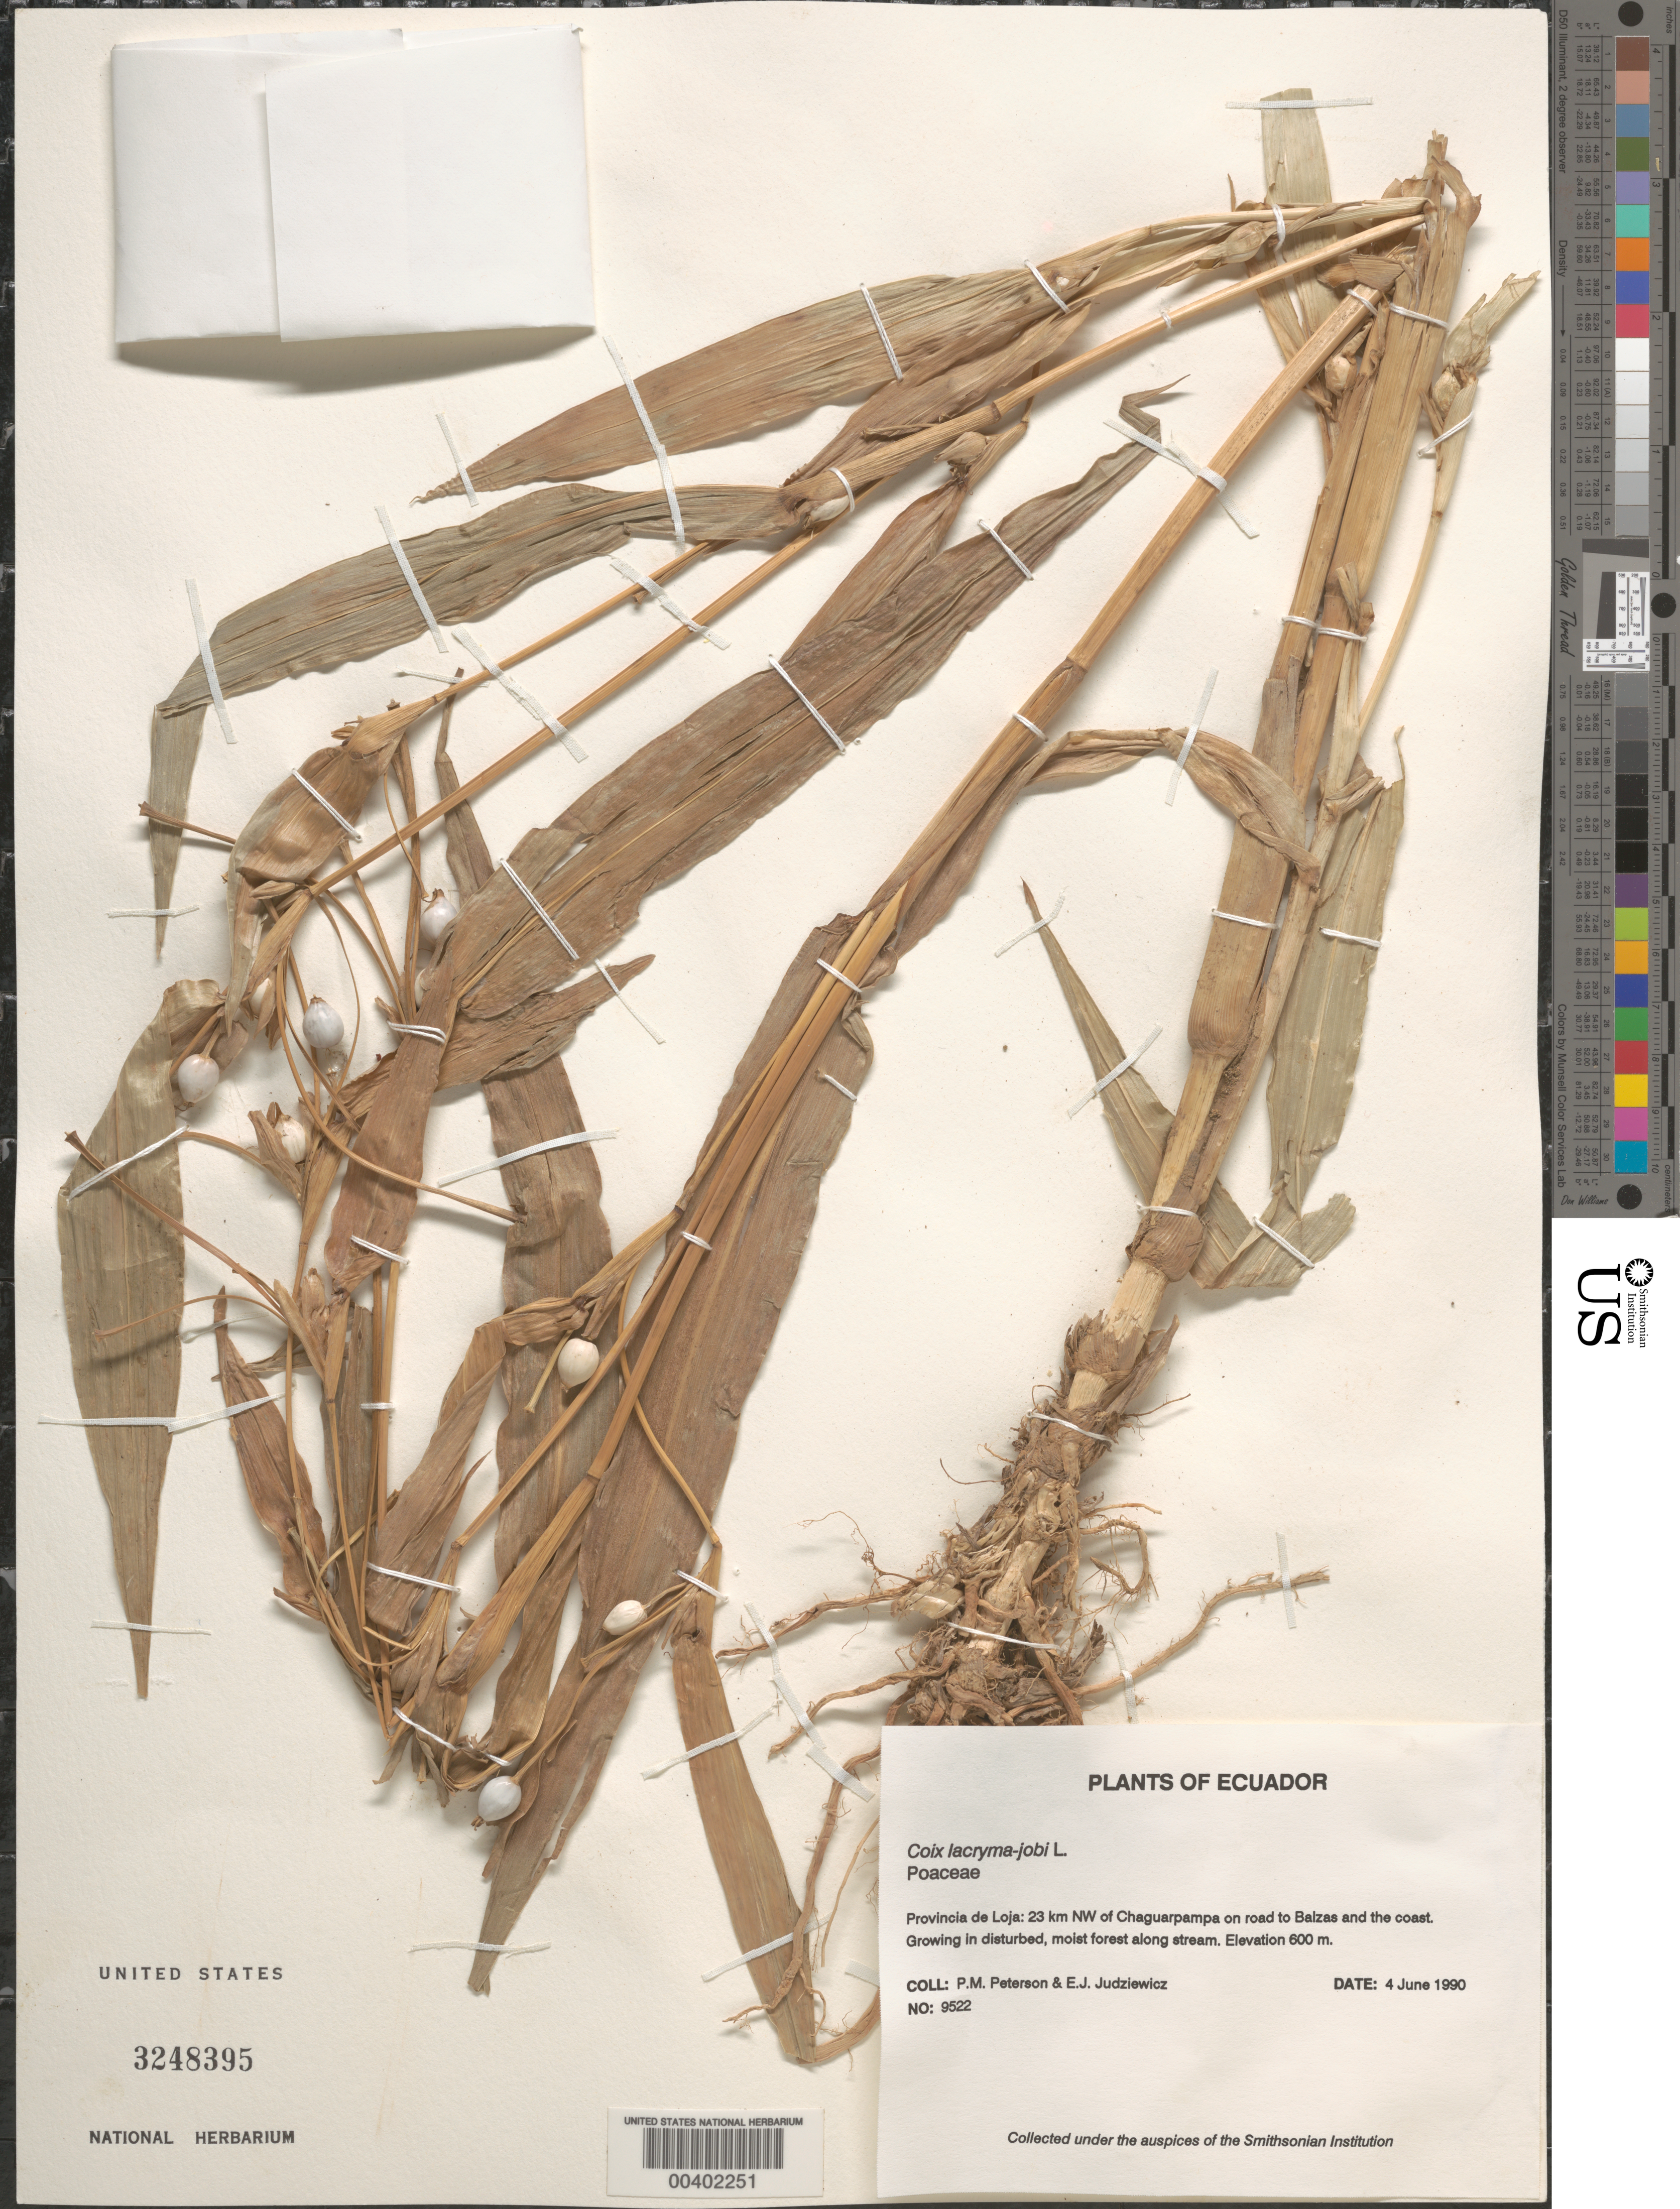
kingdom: Plantae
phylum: Tracheophyta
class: Liliopsida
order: Poales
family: Poaceae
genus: Coix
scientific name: Coix lacryma-jobi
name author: L.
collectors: P. M. Peterson & E. J. Judziewicz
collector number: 09522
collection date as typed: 04 Jun 1990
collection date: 1990-06-04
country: Ecuador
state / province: Loja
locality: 23 km NW of Chaguarpampa on road to Balzas and the coast.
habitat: Growing in disturbed, moist forest along stream.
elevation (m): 600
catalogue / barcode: US 3248395